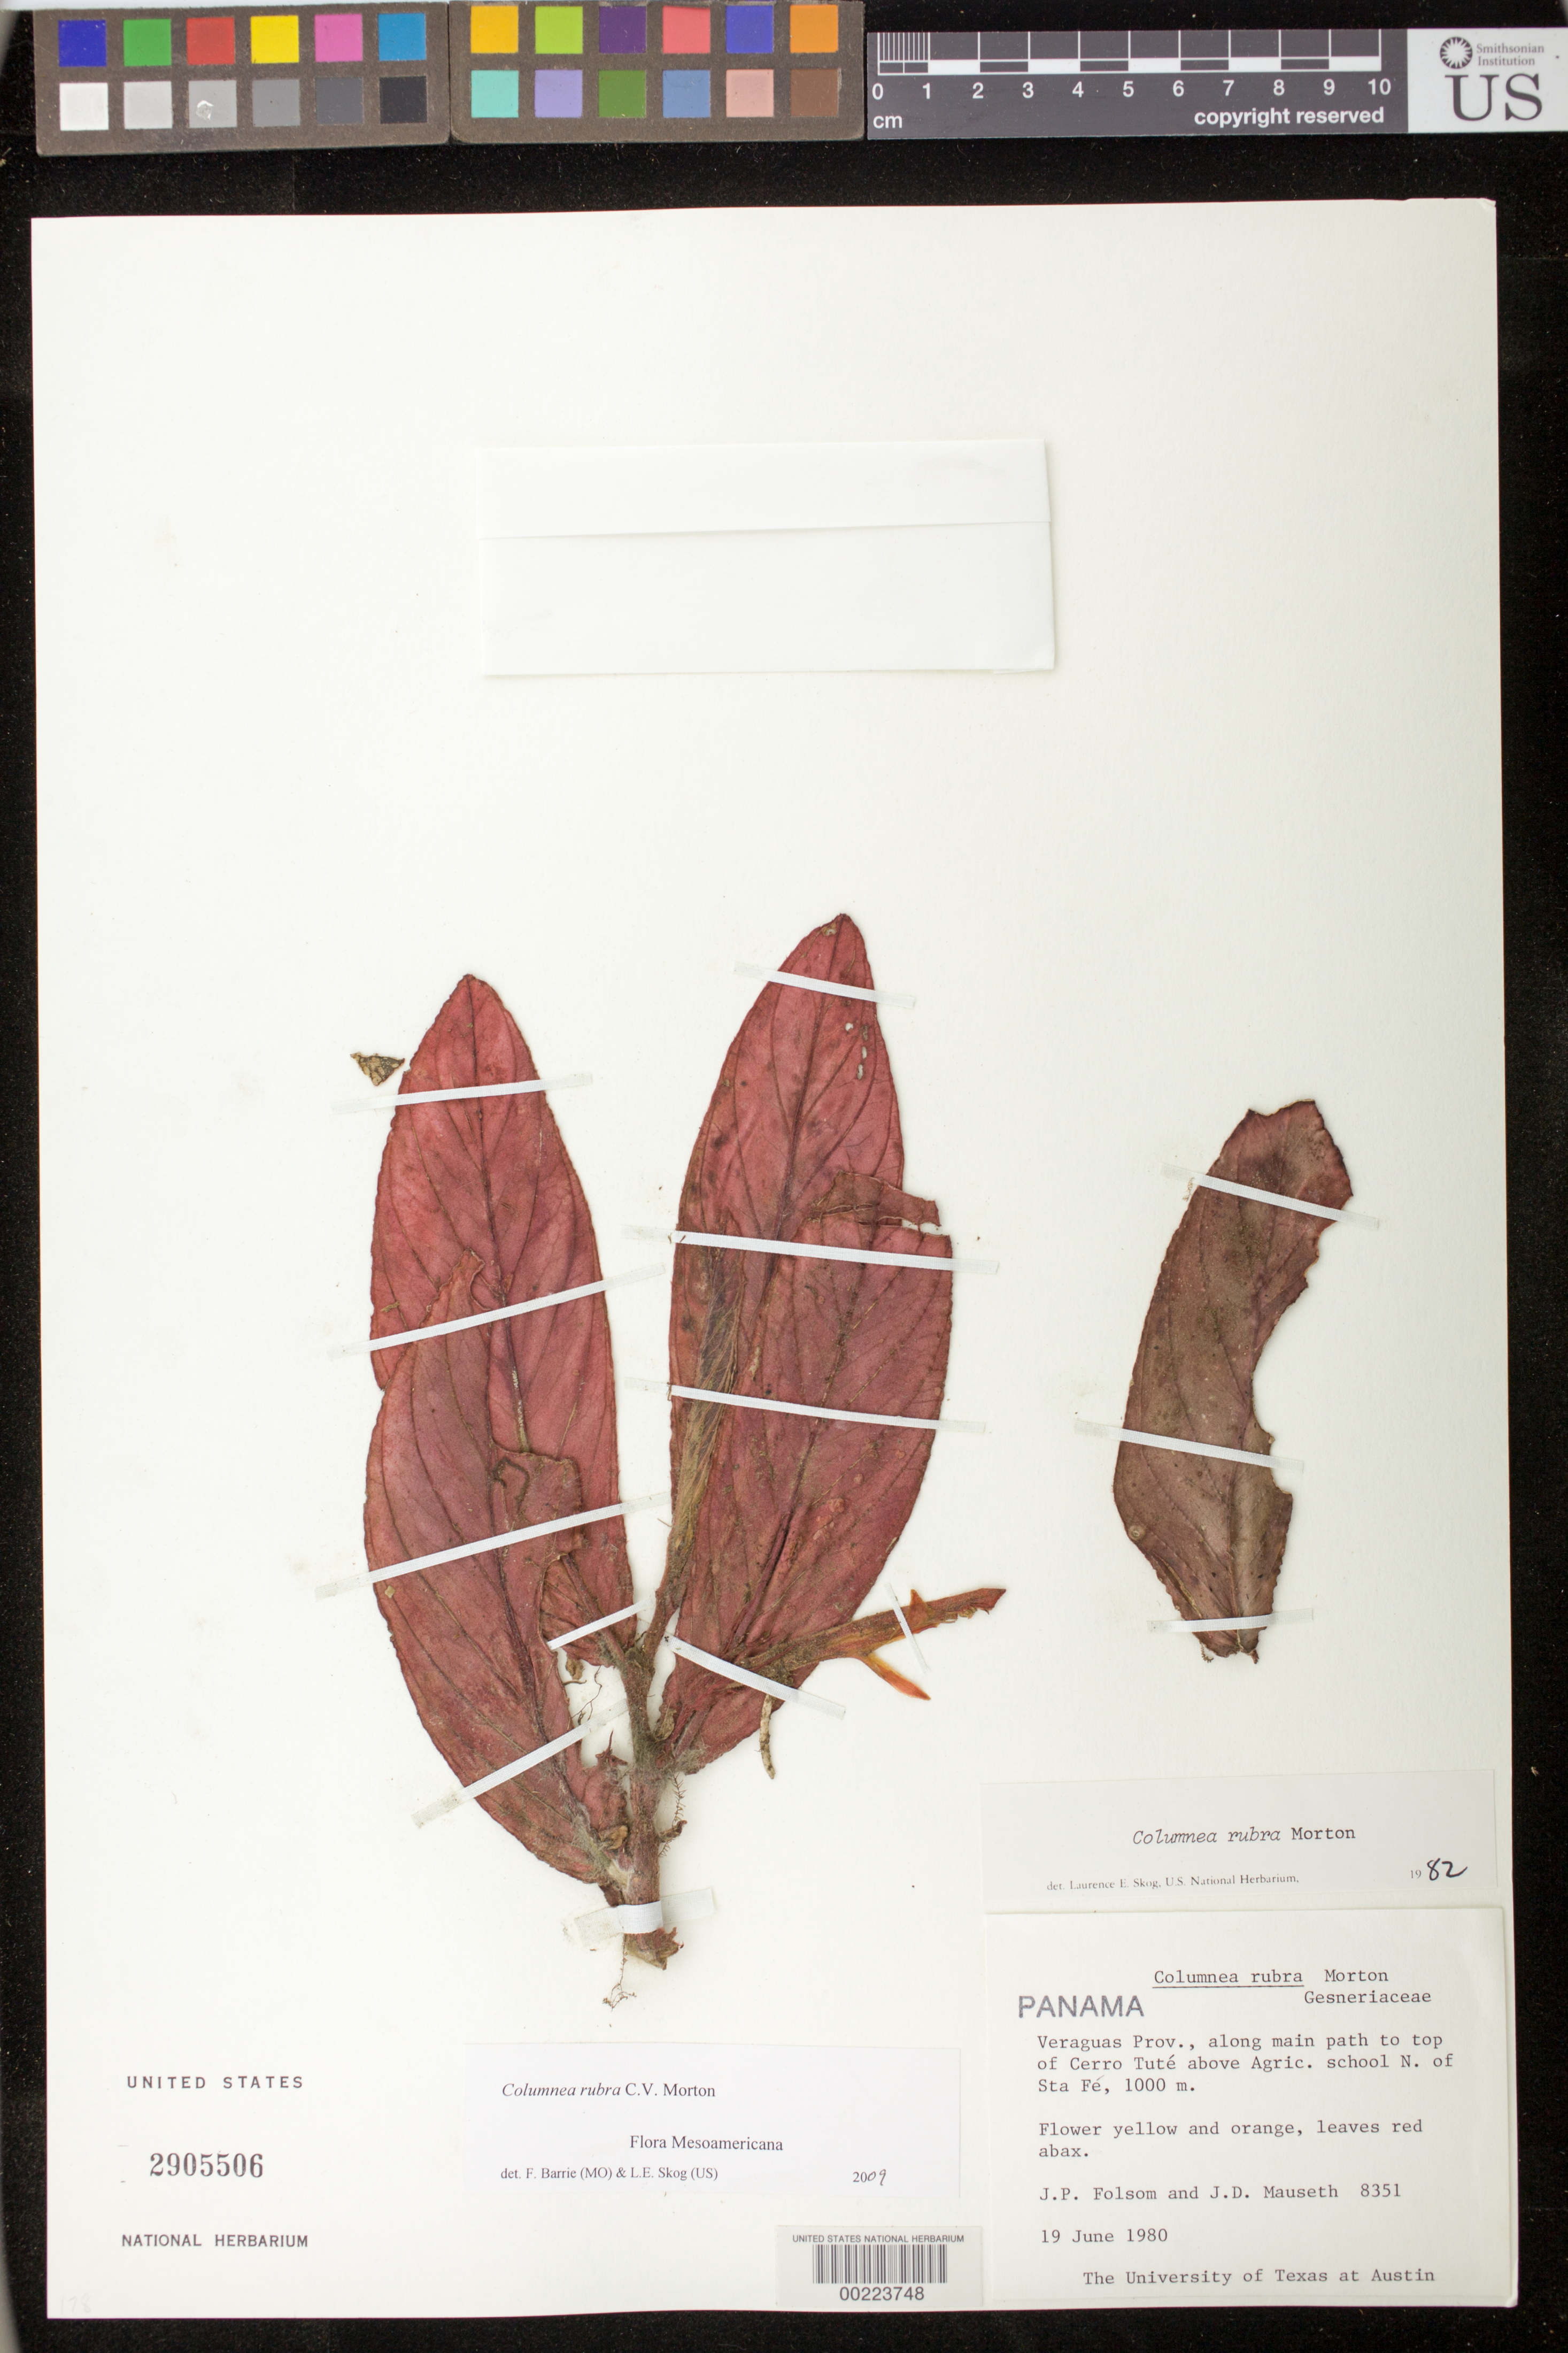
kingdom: Plantae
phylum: Tracheophyta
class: Magnoliopsida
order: Lamiales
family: Gesneriaceae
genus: Columnea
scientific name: Columnea rubra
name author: C.V. Morton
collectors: J. P. Folsom & J. Mauseth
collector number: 8351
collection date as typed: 19 Jun 1980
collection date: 1980-06-19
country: Panama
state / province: Veraguas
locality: Along main path to top of Cerro Tute above Agric school N of Sta Fe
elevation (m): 1000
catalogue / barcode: US 2905506